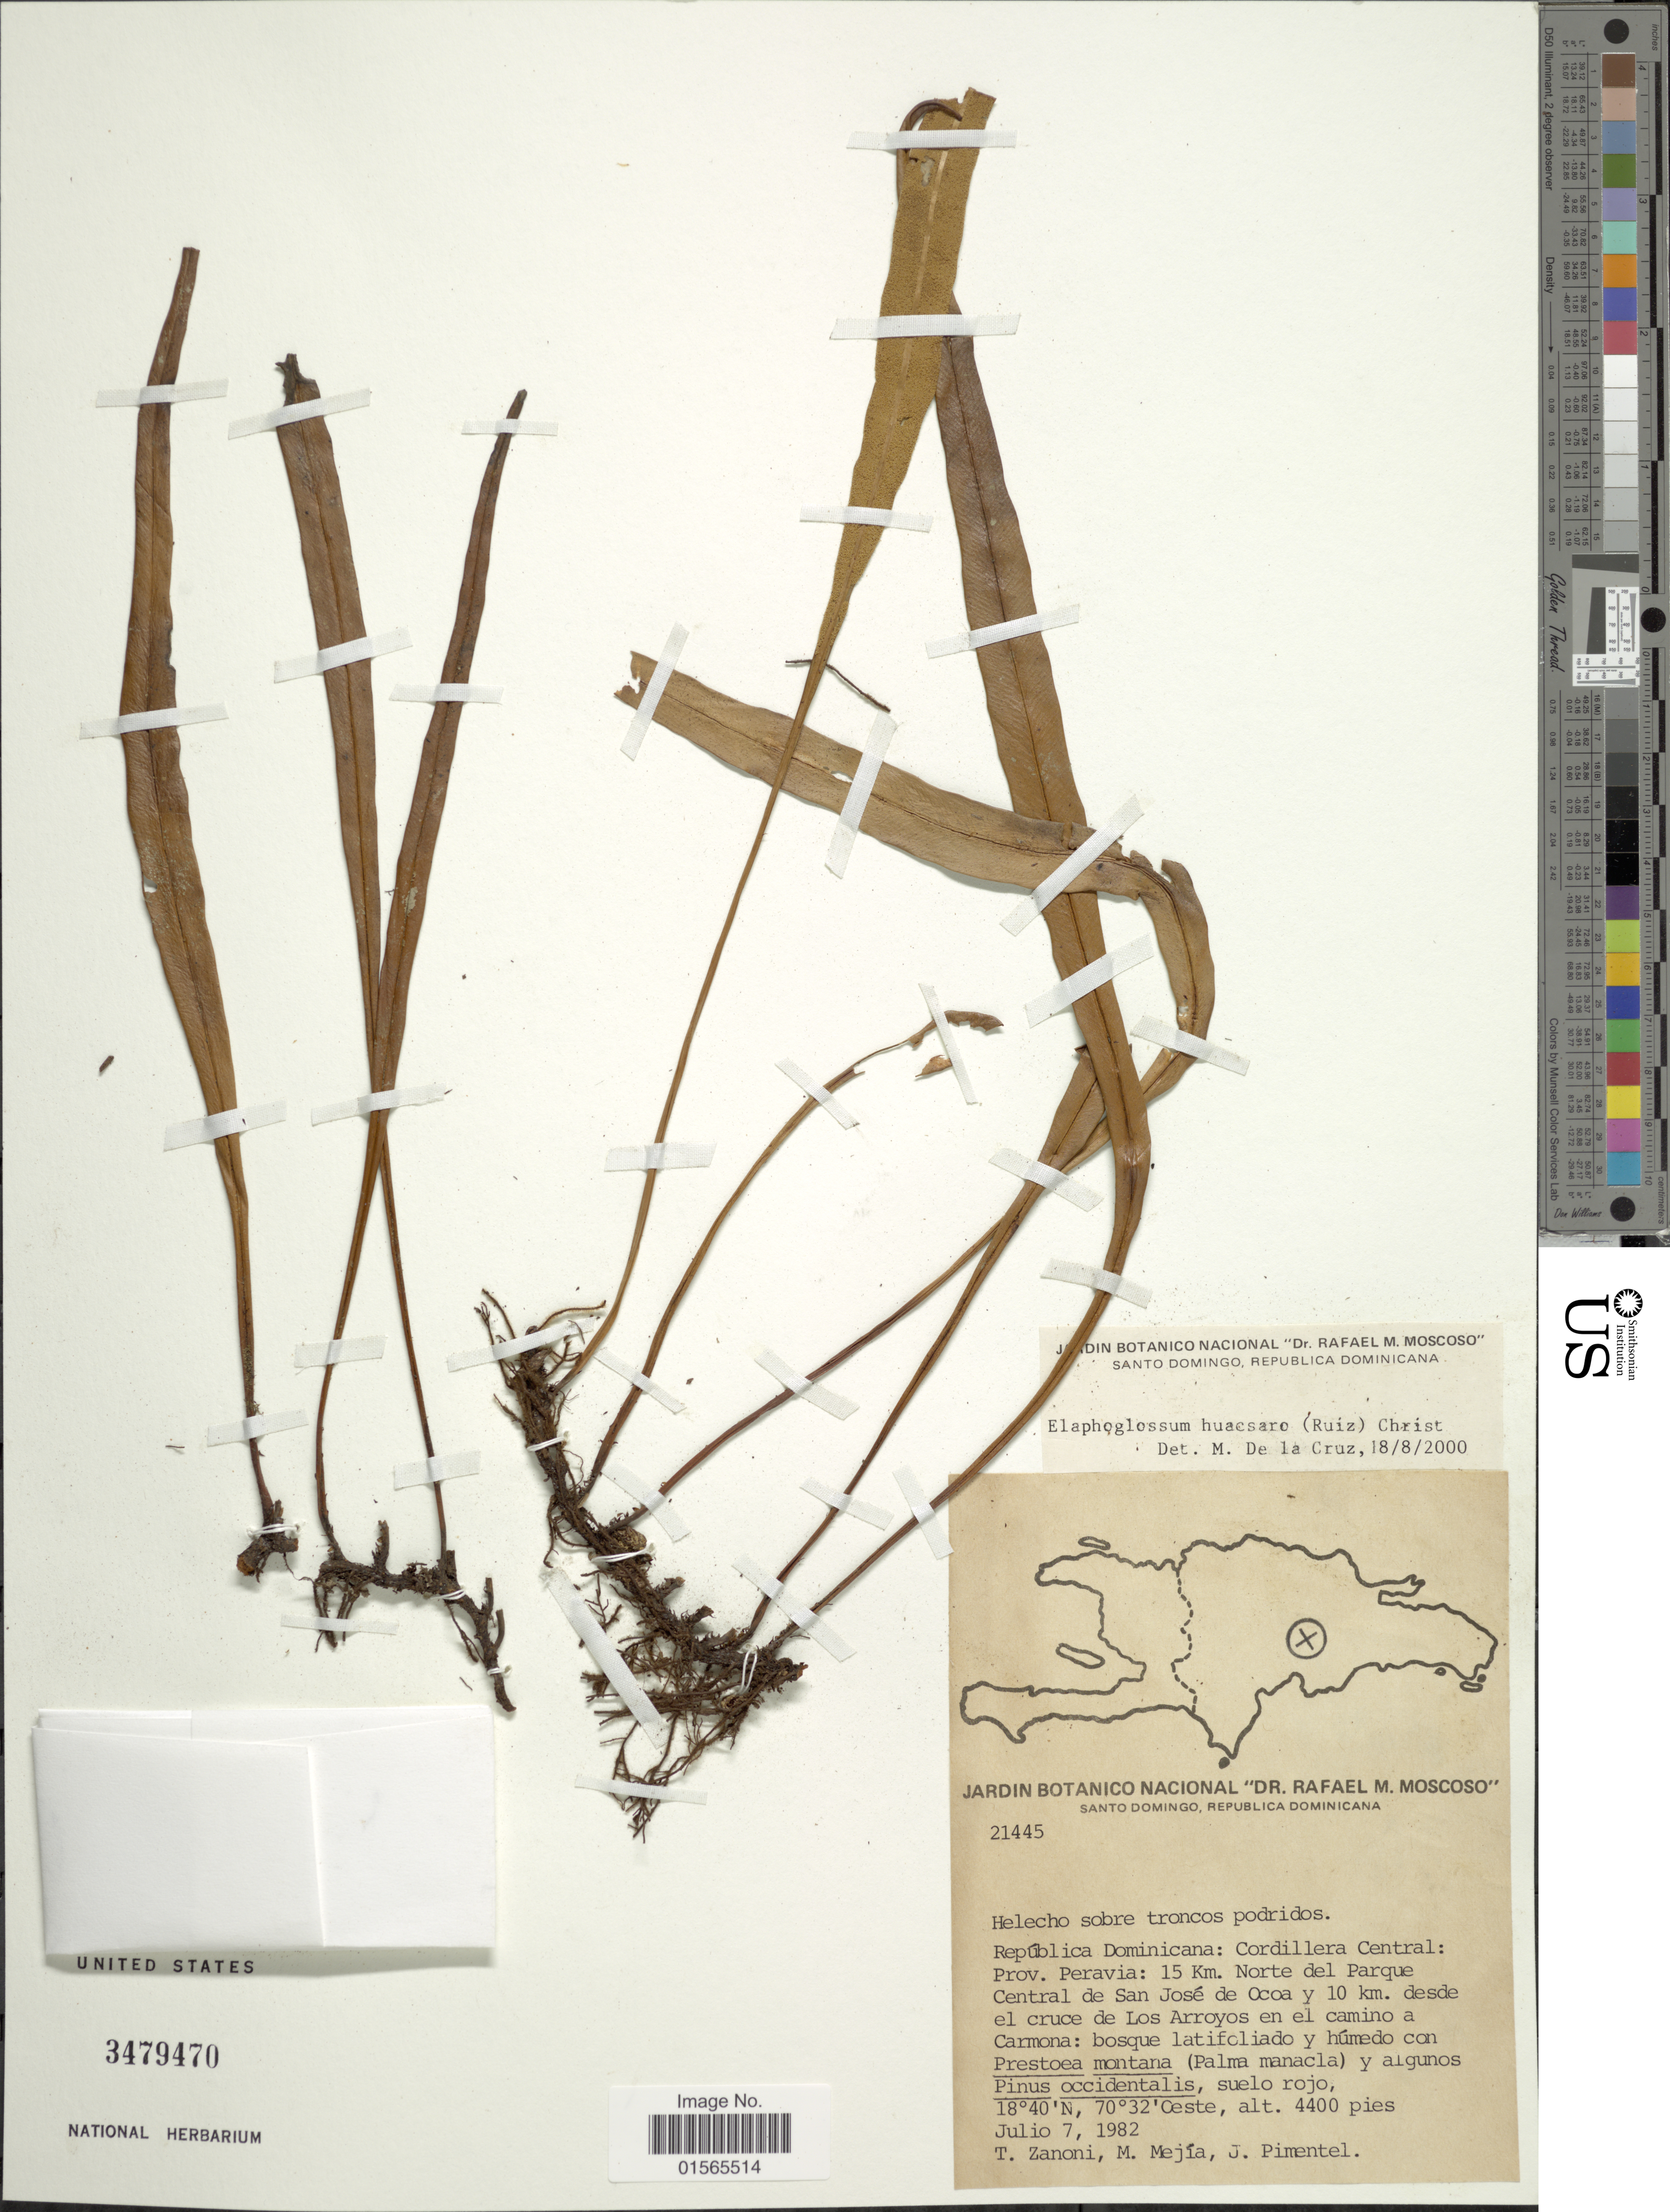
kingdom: Plantae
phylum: Tracheophyta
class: Polypodiopsida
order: Polypodiales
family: Dryopteridaceae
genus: Elaphoglossum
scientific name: Elaphoglossum huacsaro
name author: (Ruiz) Christ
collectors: T. A. Zanoni, M. Mejia & J. Pimentel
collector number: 21445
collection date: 1982-07-07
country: Dominican Republic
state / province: Peravia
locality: Cordillera Central: 15 km. Norte del Parque Central de San Jose de Ocoa y 10 km. desde el cruce de Los Arroyos en el camino a Carmonasuelo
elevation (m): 1341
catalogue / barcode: US 3479470